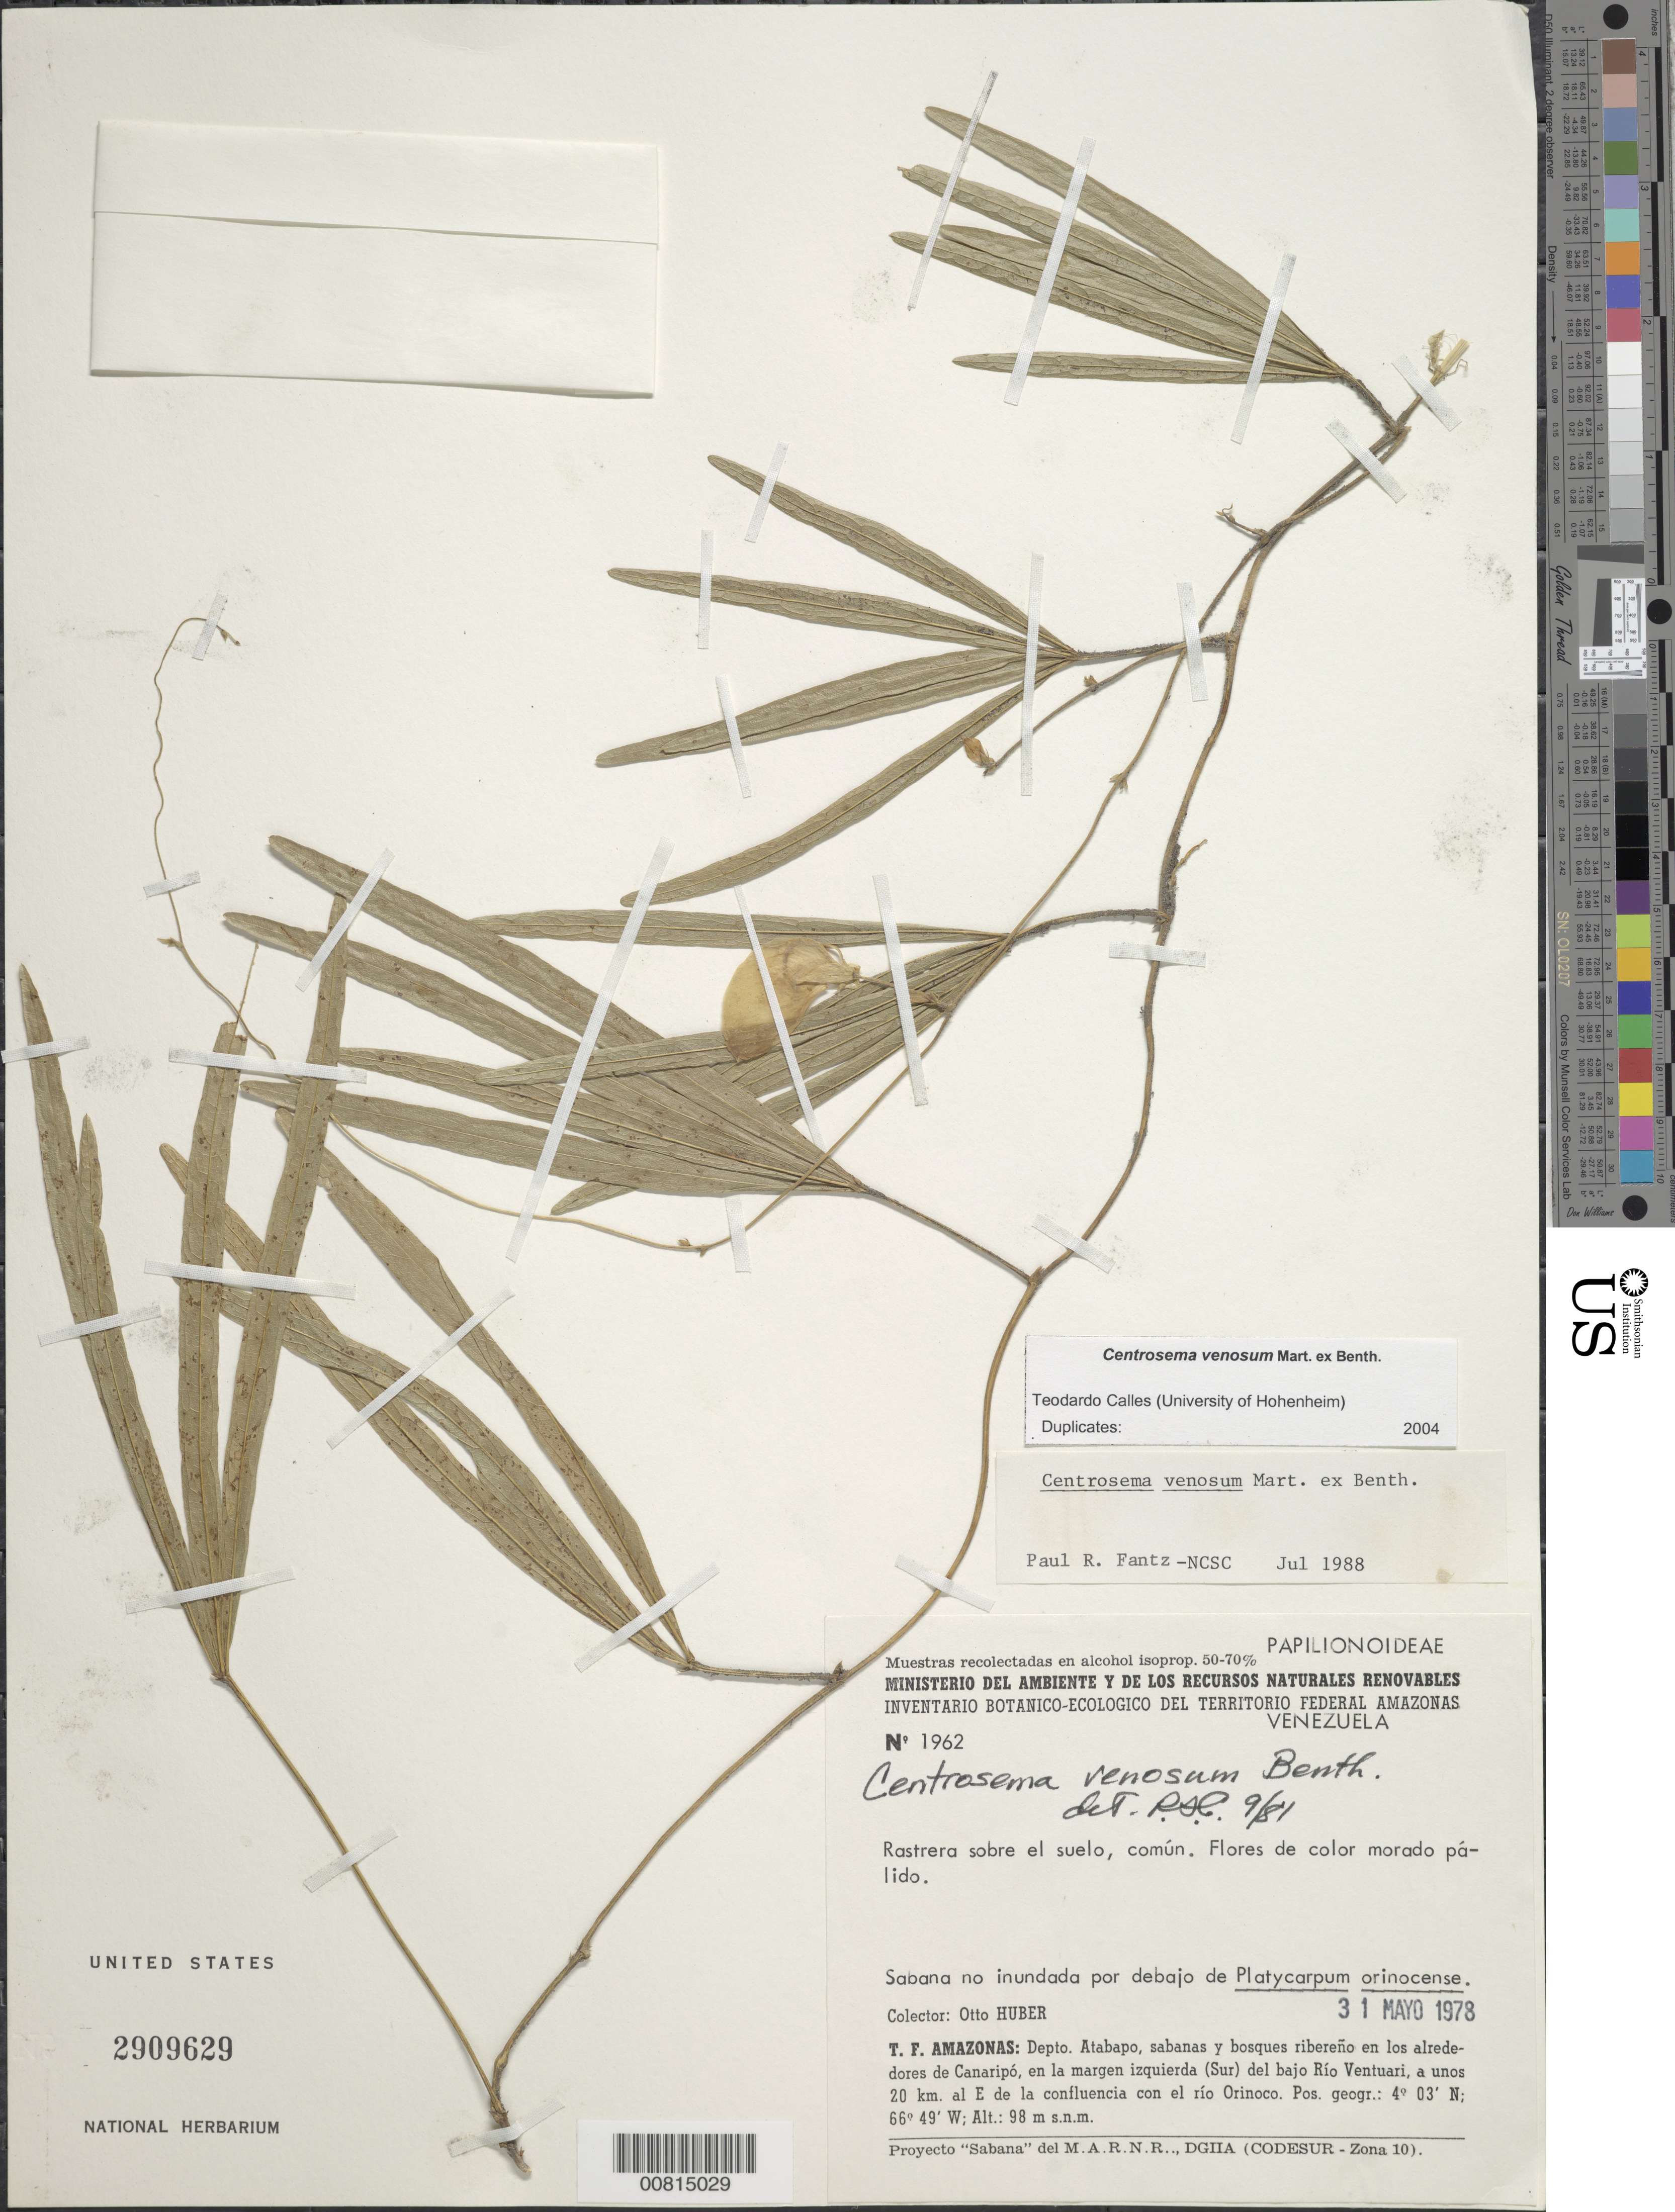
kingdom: Plantae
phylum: Tracheophyta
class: Magnoliopsida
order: Fabales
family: Fabaceae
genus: Centrosema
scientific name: Centrosema venosum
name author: Mart. ex Benth.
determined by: Calles, T.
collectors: O. Huber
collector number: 1962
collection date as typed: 31-May-78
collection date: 1978-05-31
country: Venezuela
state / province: Amazonas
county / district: Atabapo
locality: Canaripó, S del Bajo Río Ventuari, 20 km E de la confluencia con el Río Orinoco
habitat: Sabanas y bosques ribereno; rastrera sobre el suelo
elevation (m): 98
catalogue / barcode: US 2909629